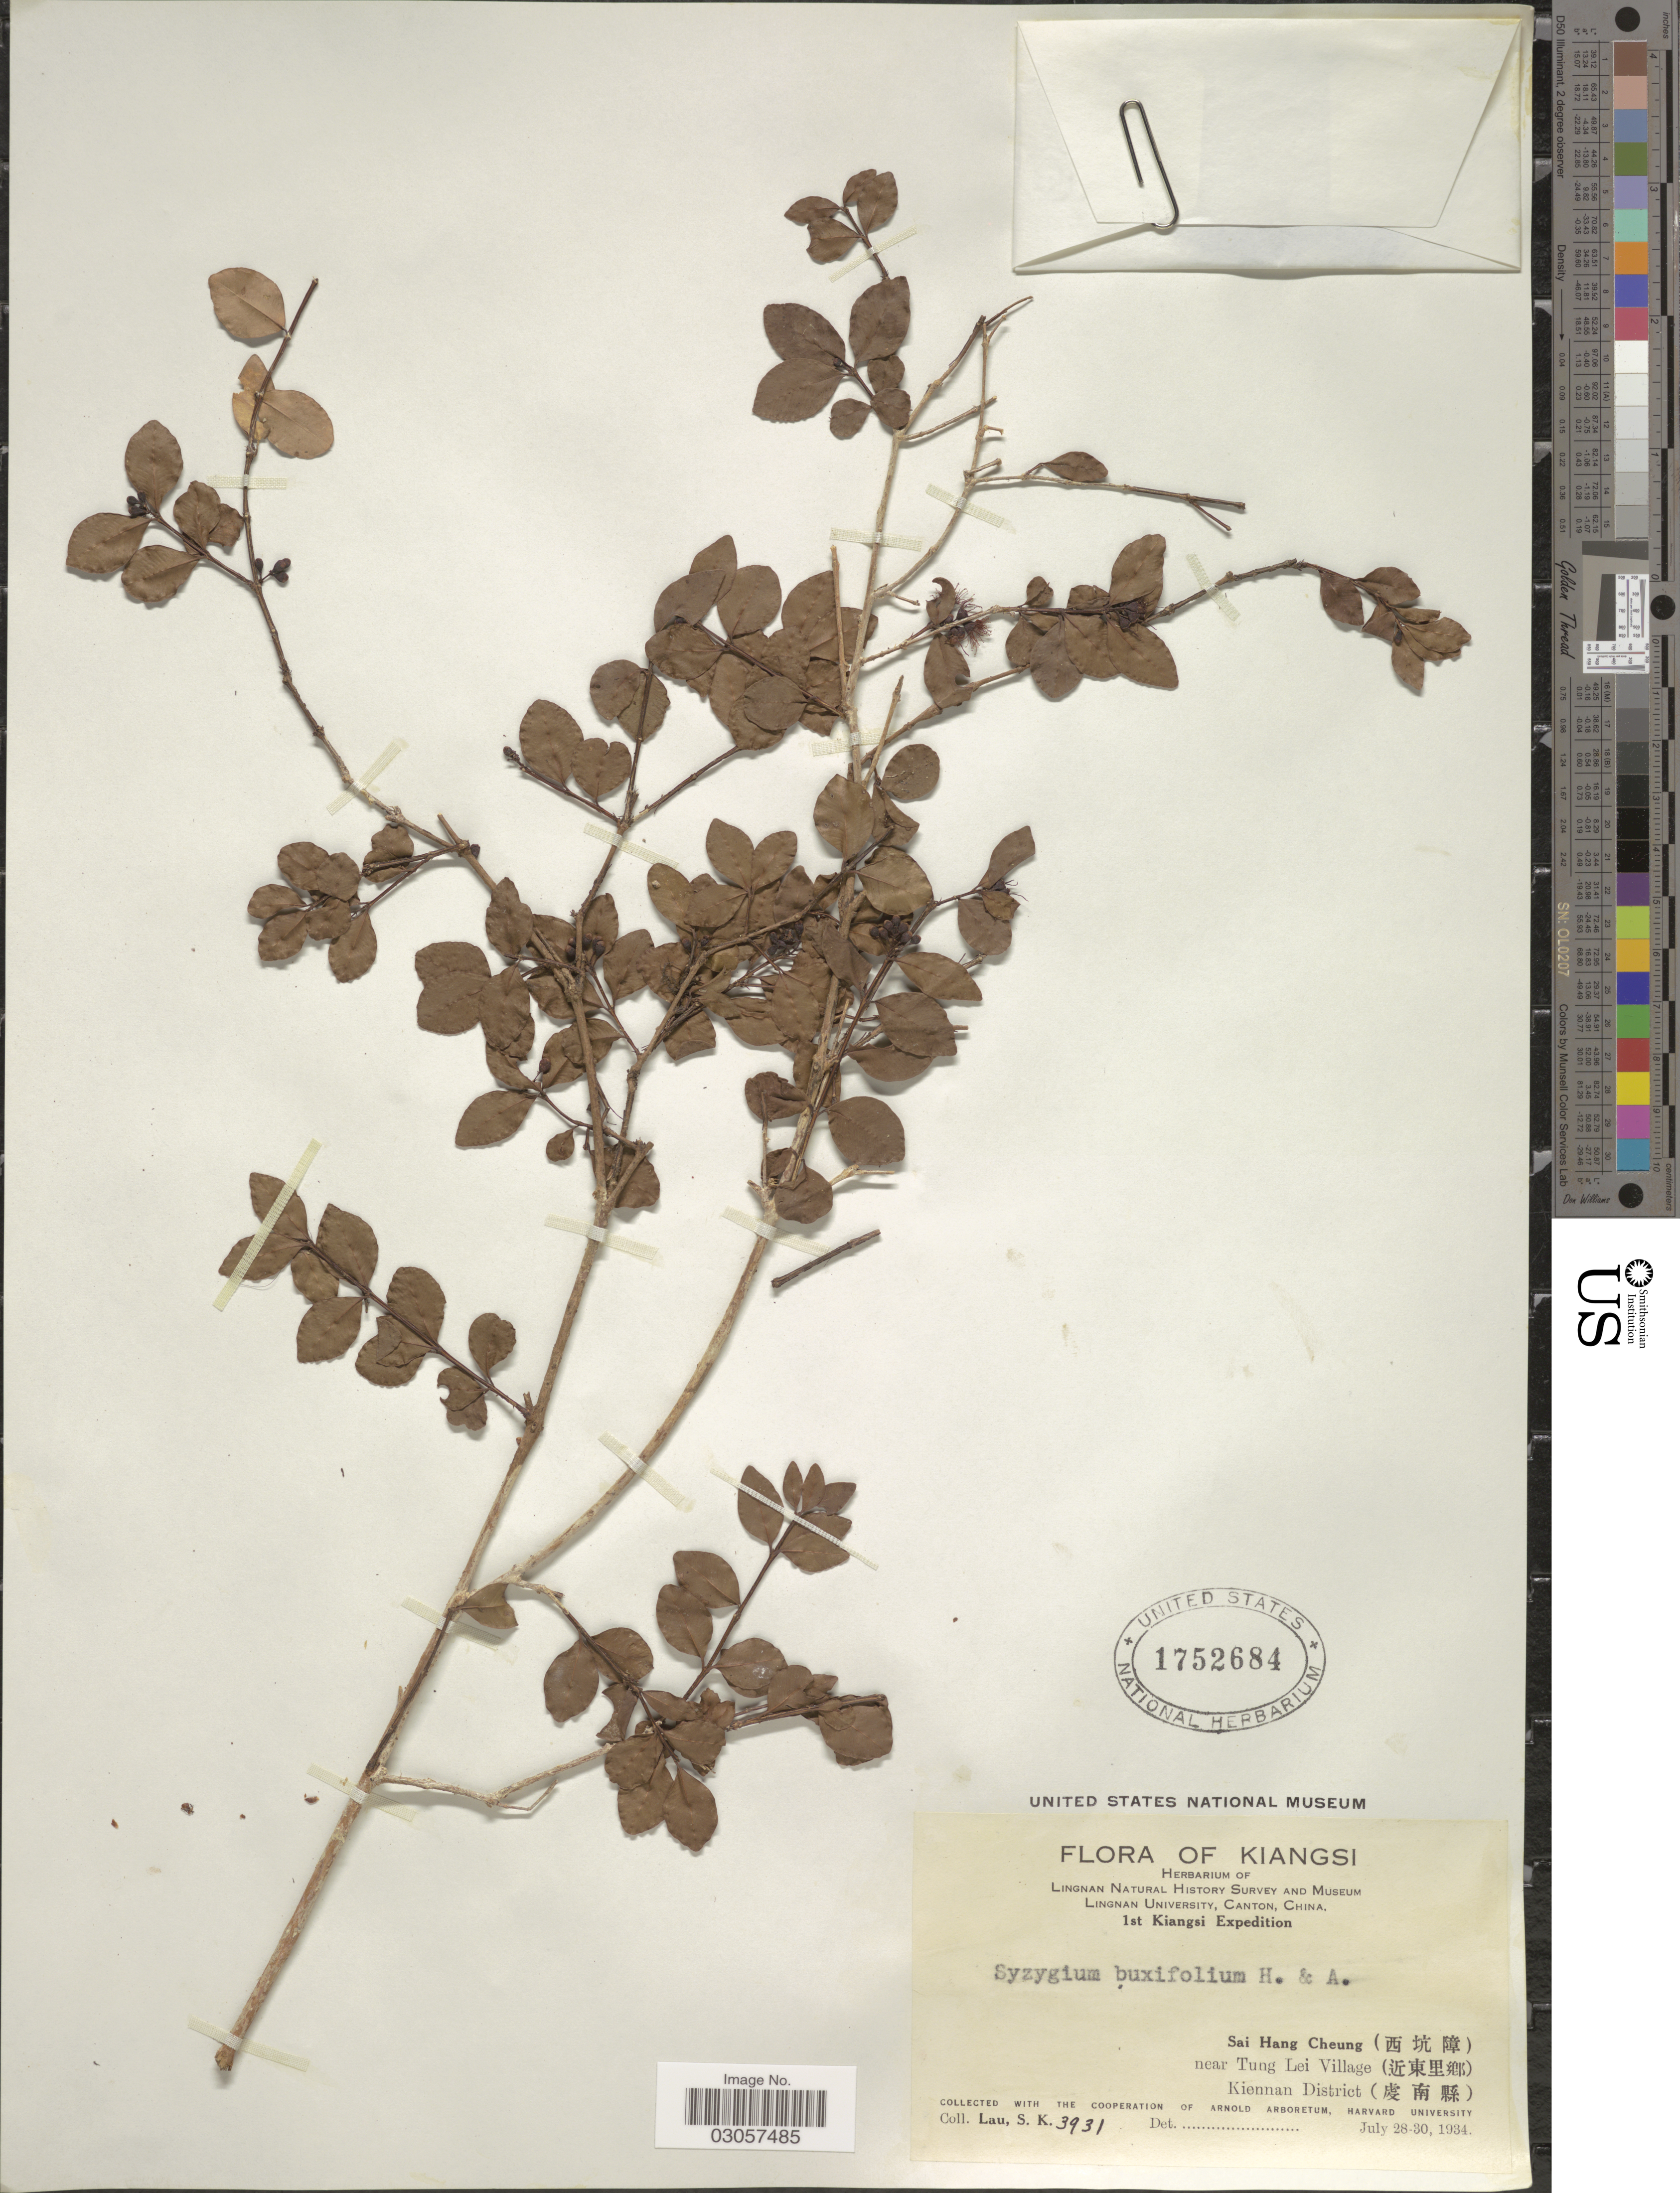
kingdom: Plantae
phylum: Tracheophyta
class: Magnoliopsida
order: Myrtales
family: Myrtaceae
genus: Syzygium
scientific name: Syzygium buxifolium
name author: Hook. & Arn.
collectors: S. K. Lau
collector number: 3931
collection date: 1934-07-28/1934-07-30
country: China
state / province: Jiangxi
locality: Kiangsi, Sai Hang Cheung, near Tung Lei Village, Kiennan District.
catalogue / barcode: US 1752684